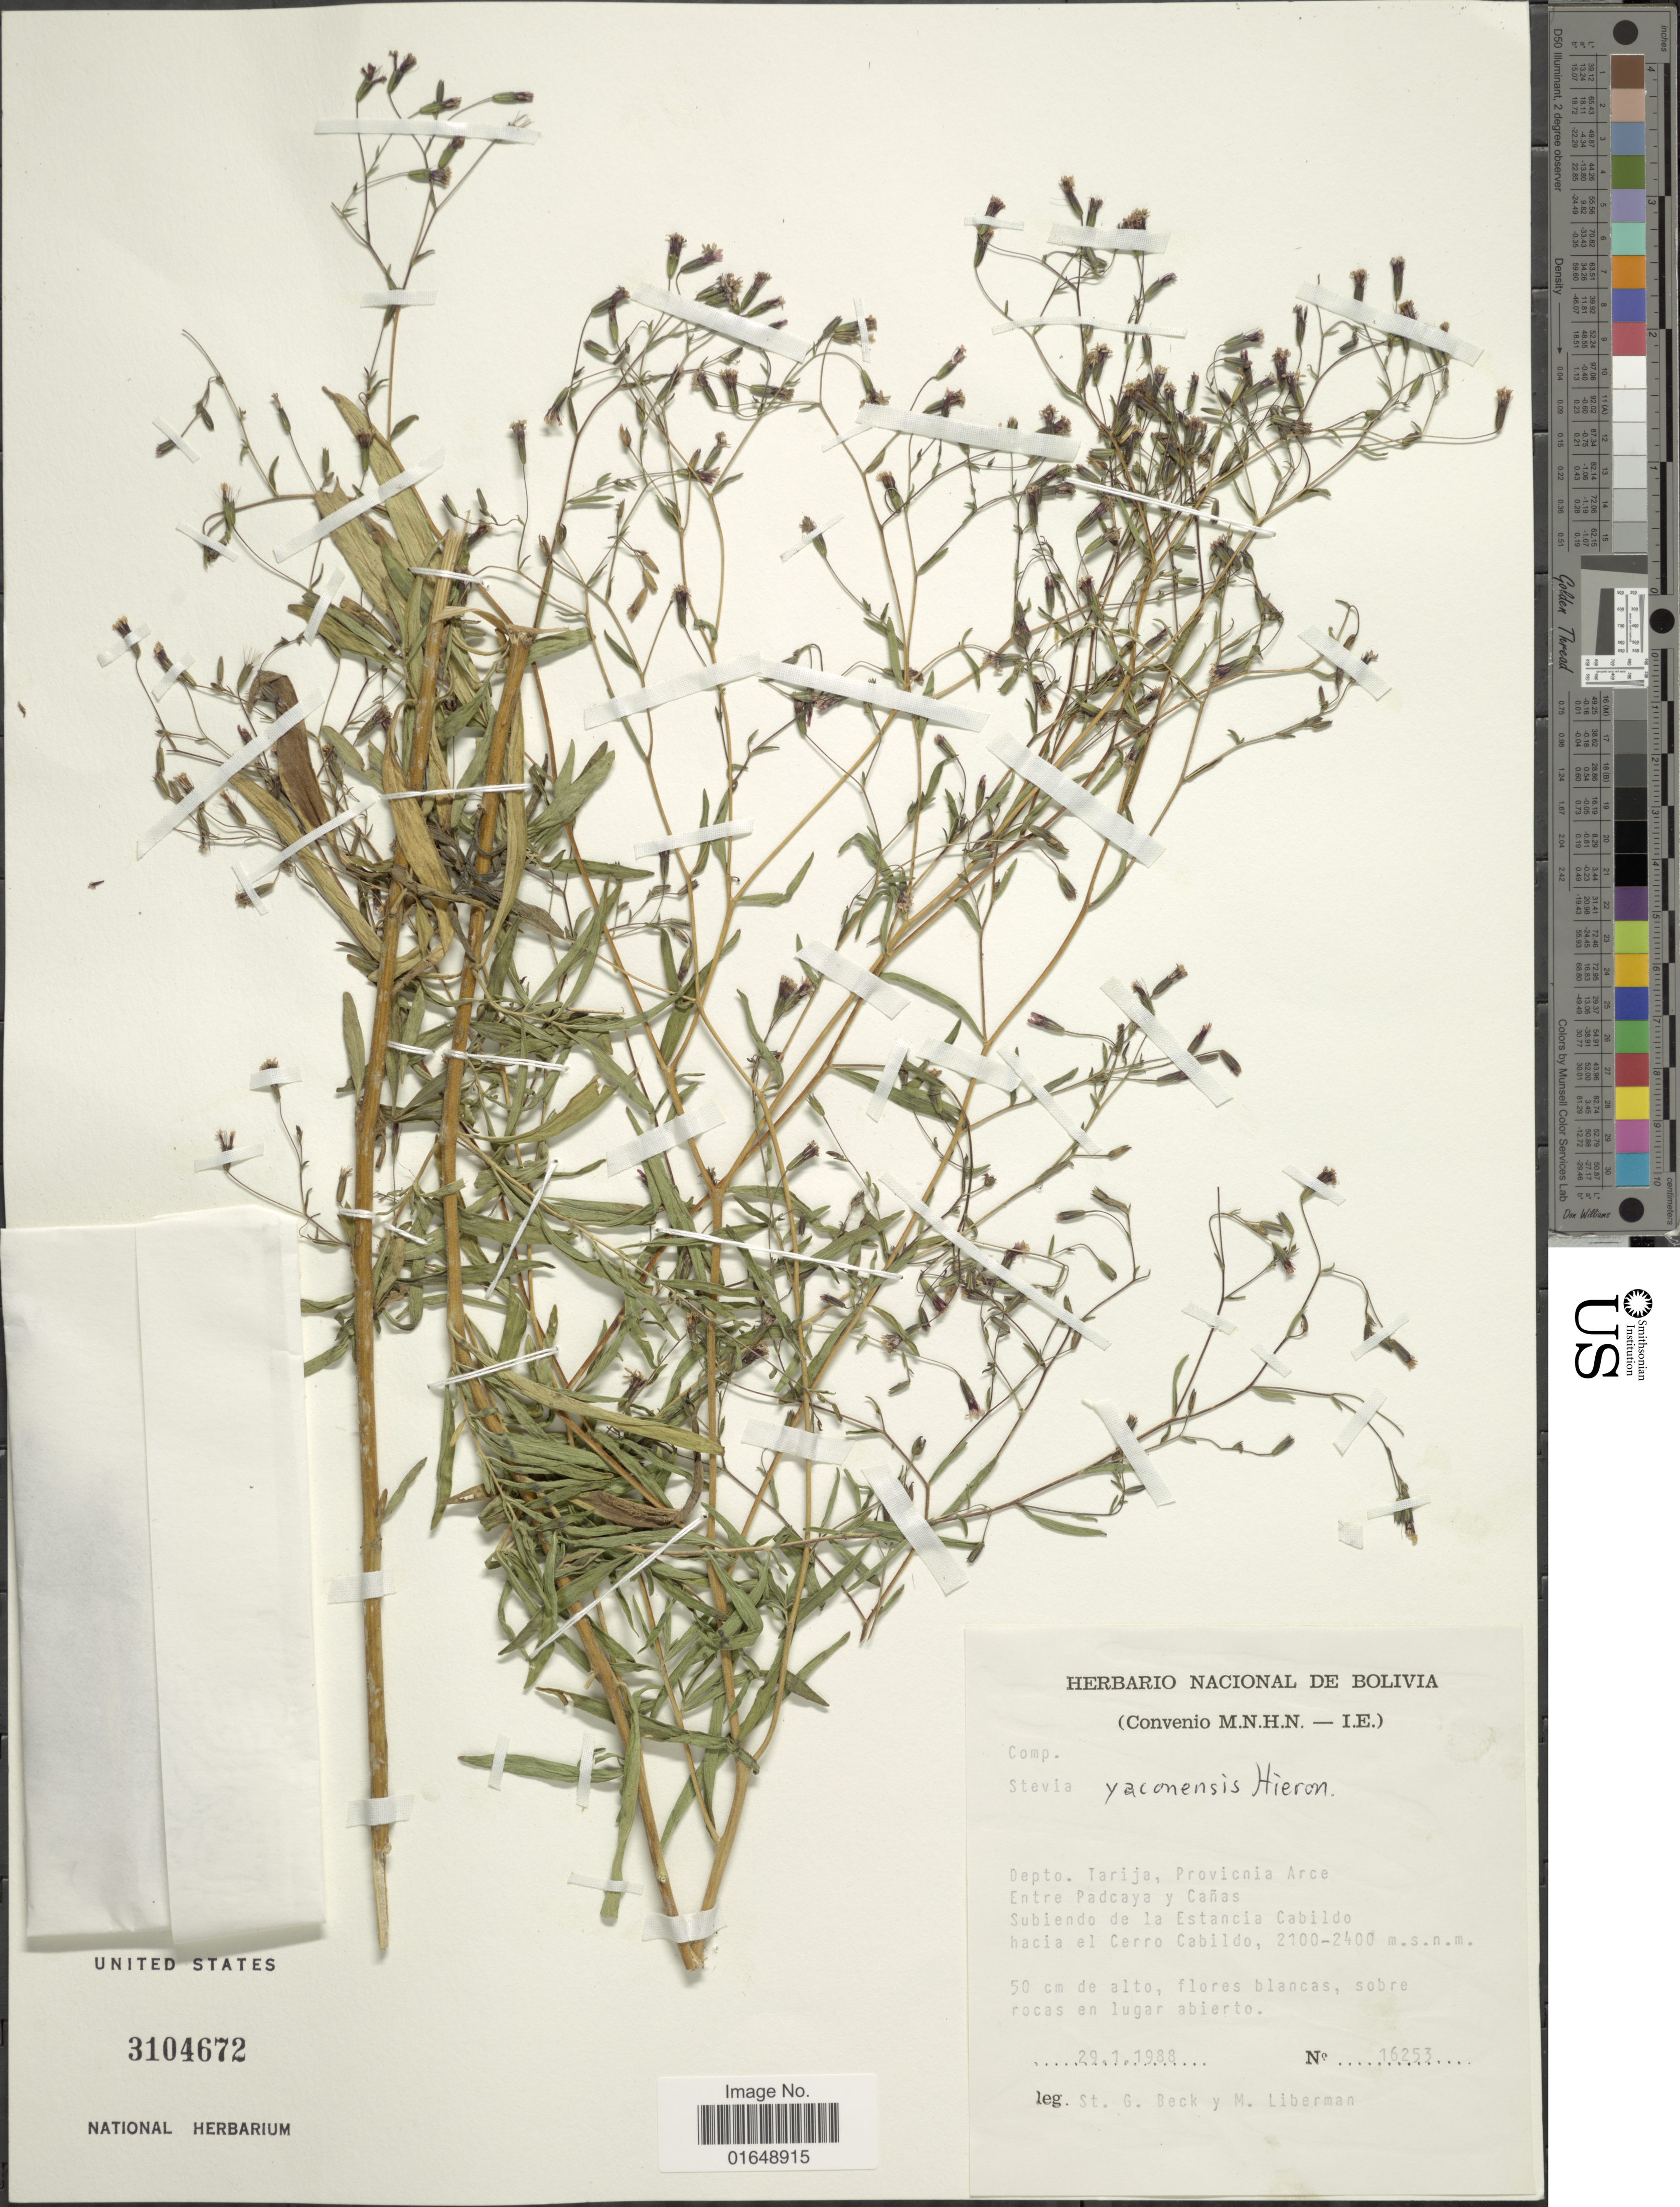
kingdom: Plantae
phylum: Tracheophyta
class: Magnoliopsida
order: Asterales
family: Asteraceae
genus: Stevia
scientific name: Stevia yaconensis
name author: Hieron.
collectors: S. G. Beck & M. Liberman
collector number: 16253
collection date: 1988-01-29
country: Bolivia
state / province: Tarija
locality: Provincia Arce, entre Padcaya y Cañas, subiendo de la Estancia Cabildo, hacia El Cerro Cabildo.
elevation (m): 2100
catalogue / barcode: US 3104672